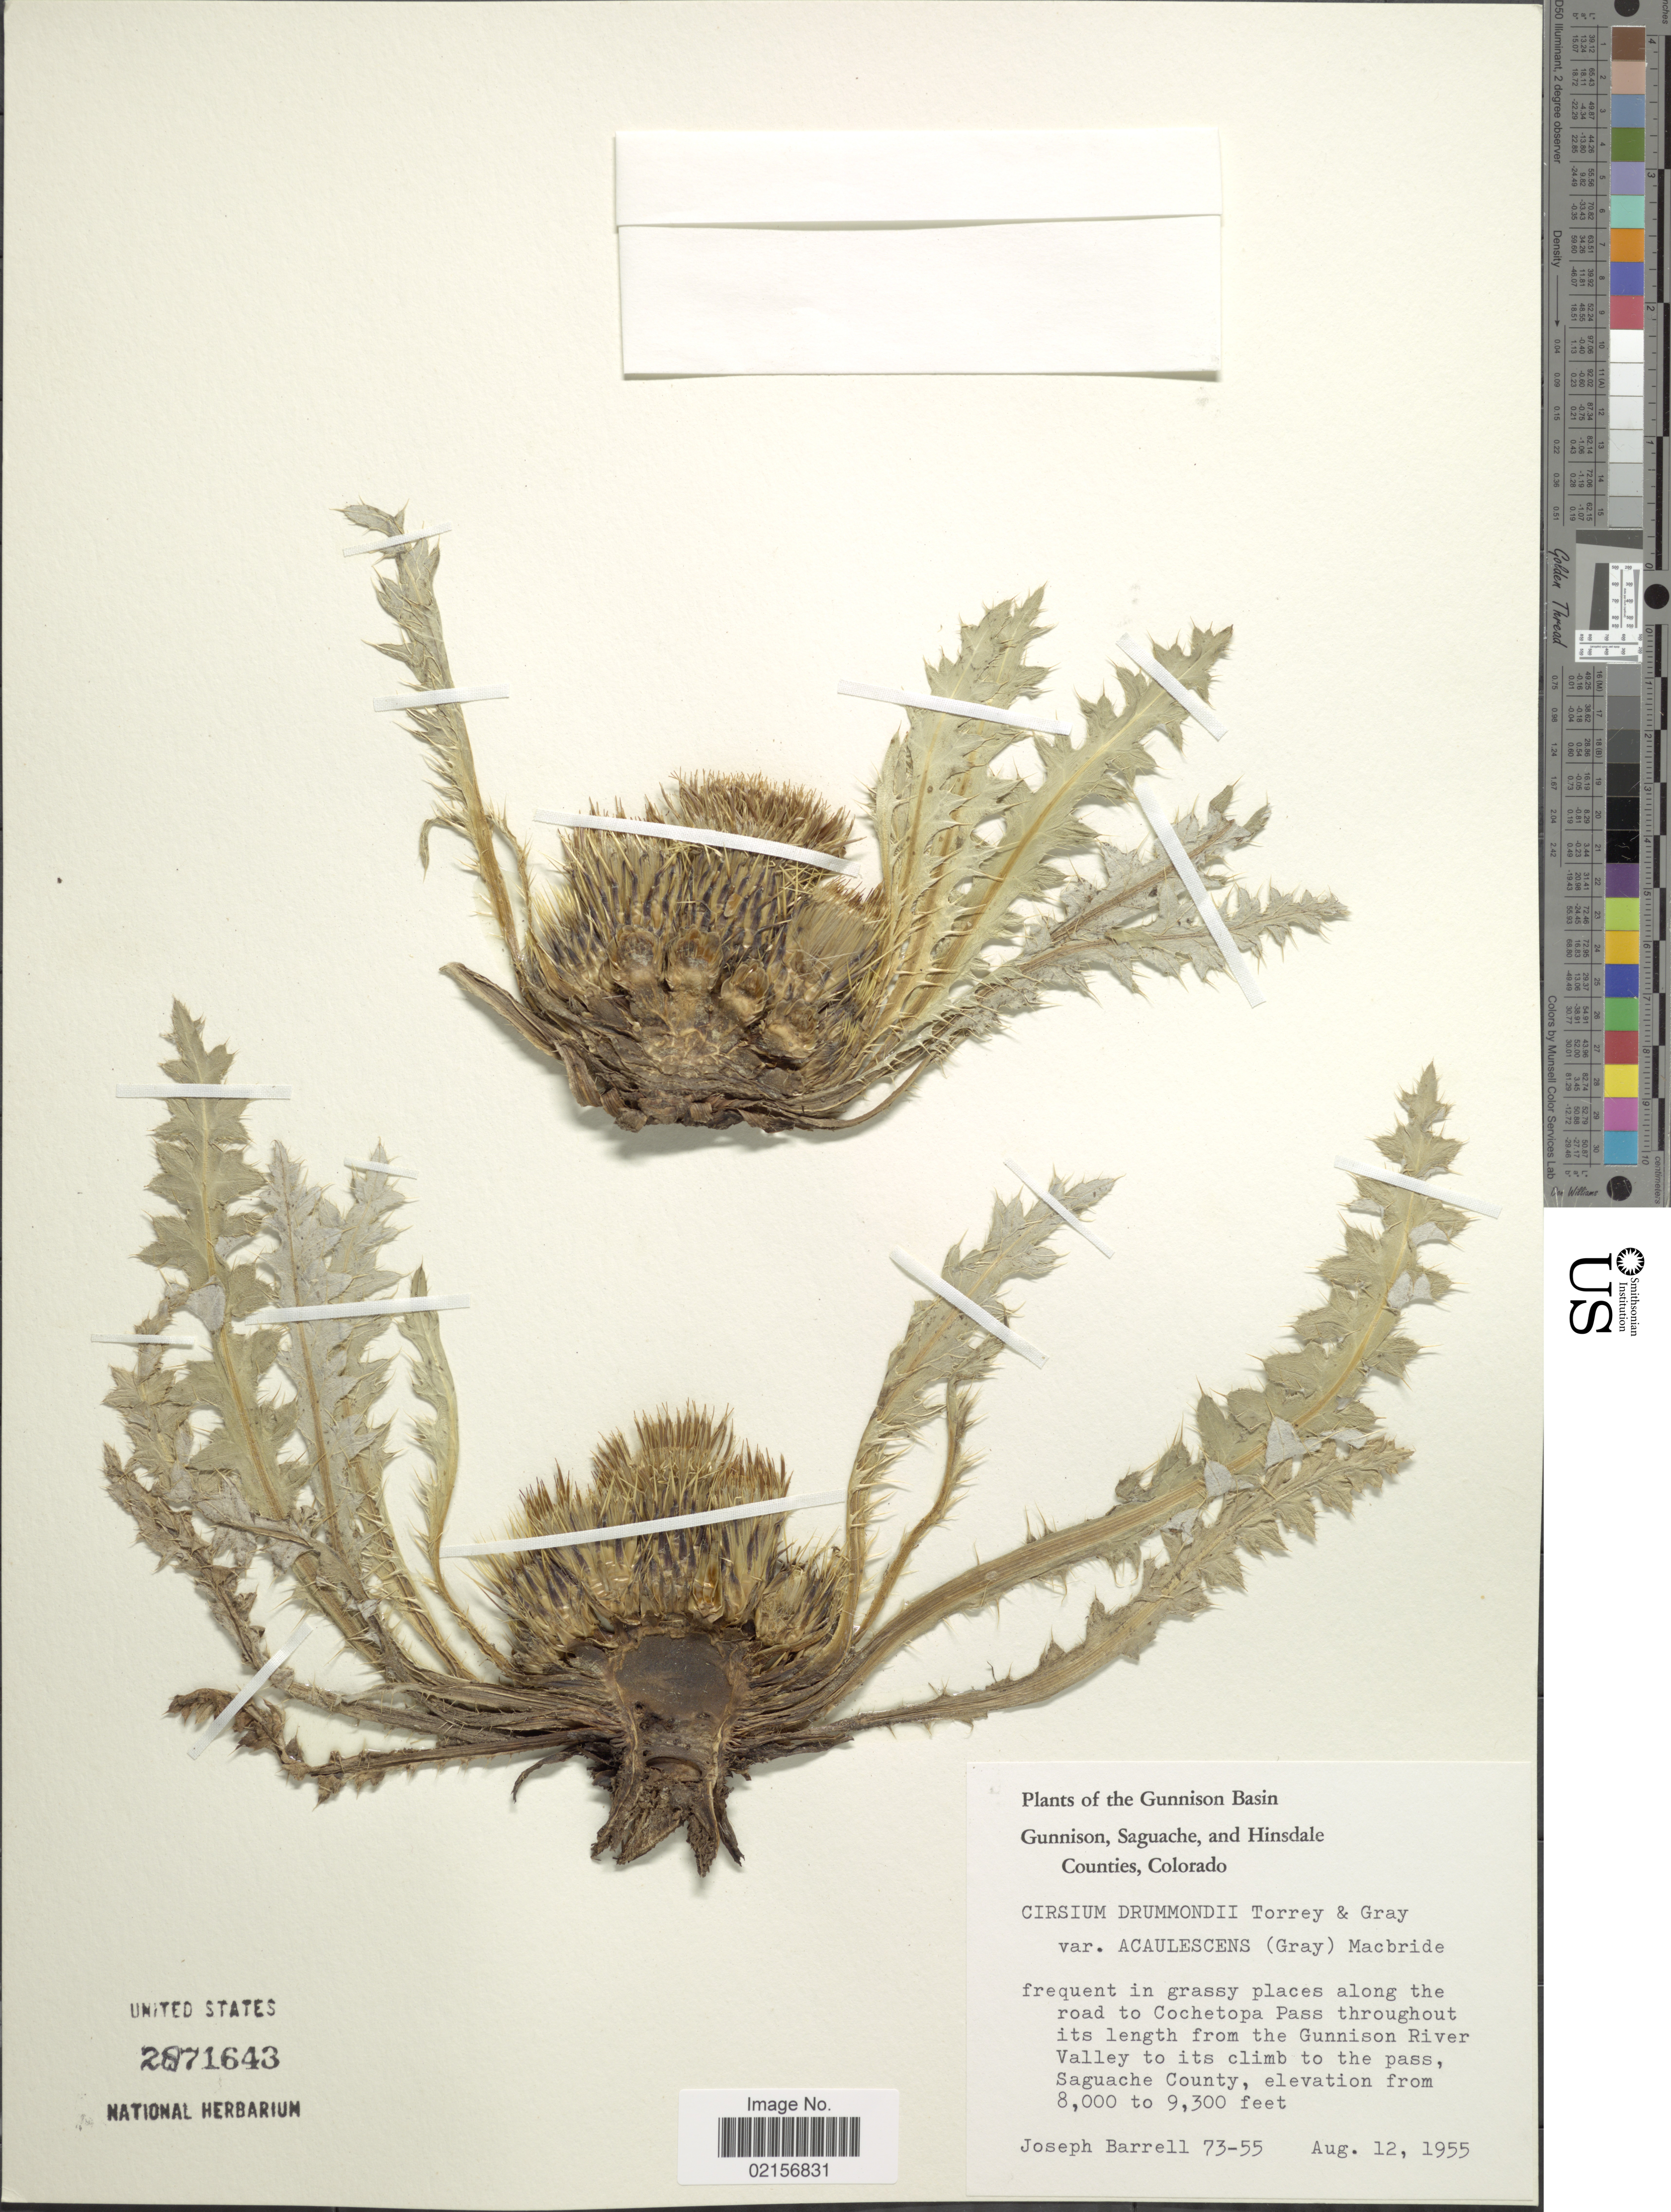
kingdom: Plantae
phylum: Tracheophyta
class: Magnoliopsida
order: Asterales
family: Asteraceae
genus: Cirsium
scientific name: Cirsium drummondii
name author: Torr. & A. Gray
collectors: J. Barrell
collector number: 73-55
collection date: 1955-08-12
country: Panama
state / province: Panamá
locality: Gunnison basin, Gunnison, Saguache, and Hinsdale Counties, frequent in grassy places along the road to Cochetopa Pass troughout its length from the Gunnison River Valley to its climb to the pass, Saguache County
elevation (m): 2438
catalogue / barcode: US 2871643